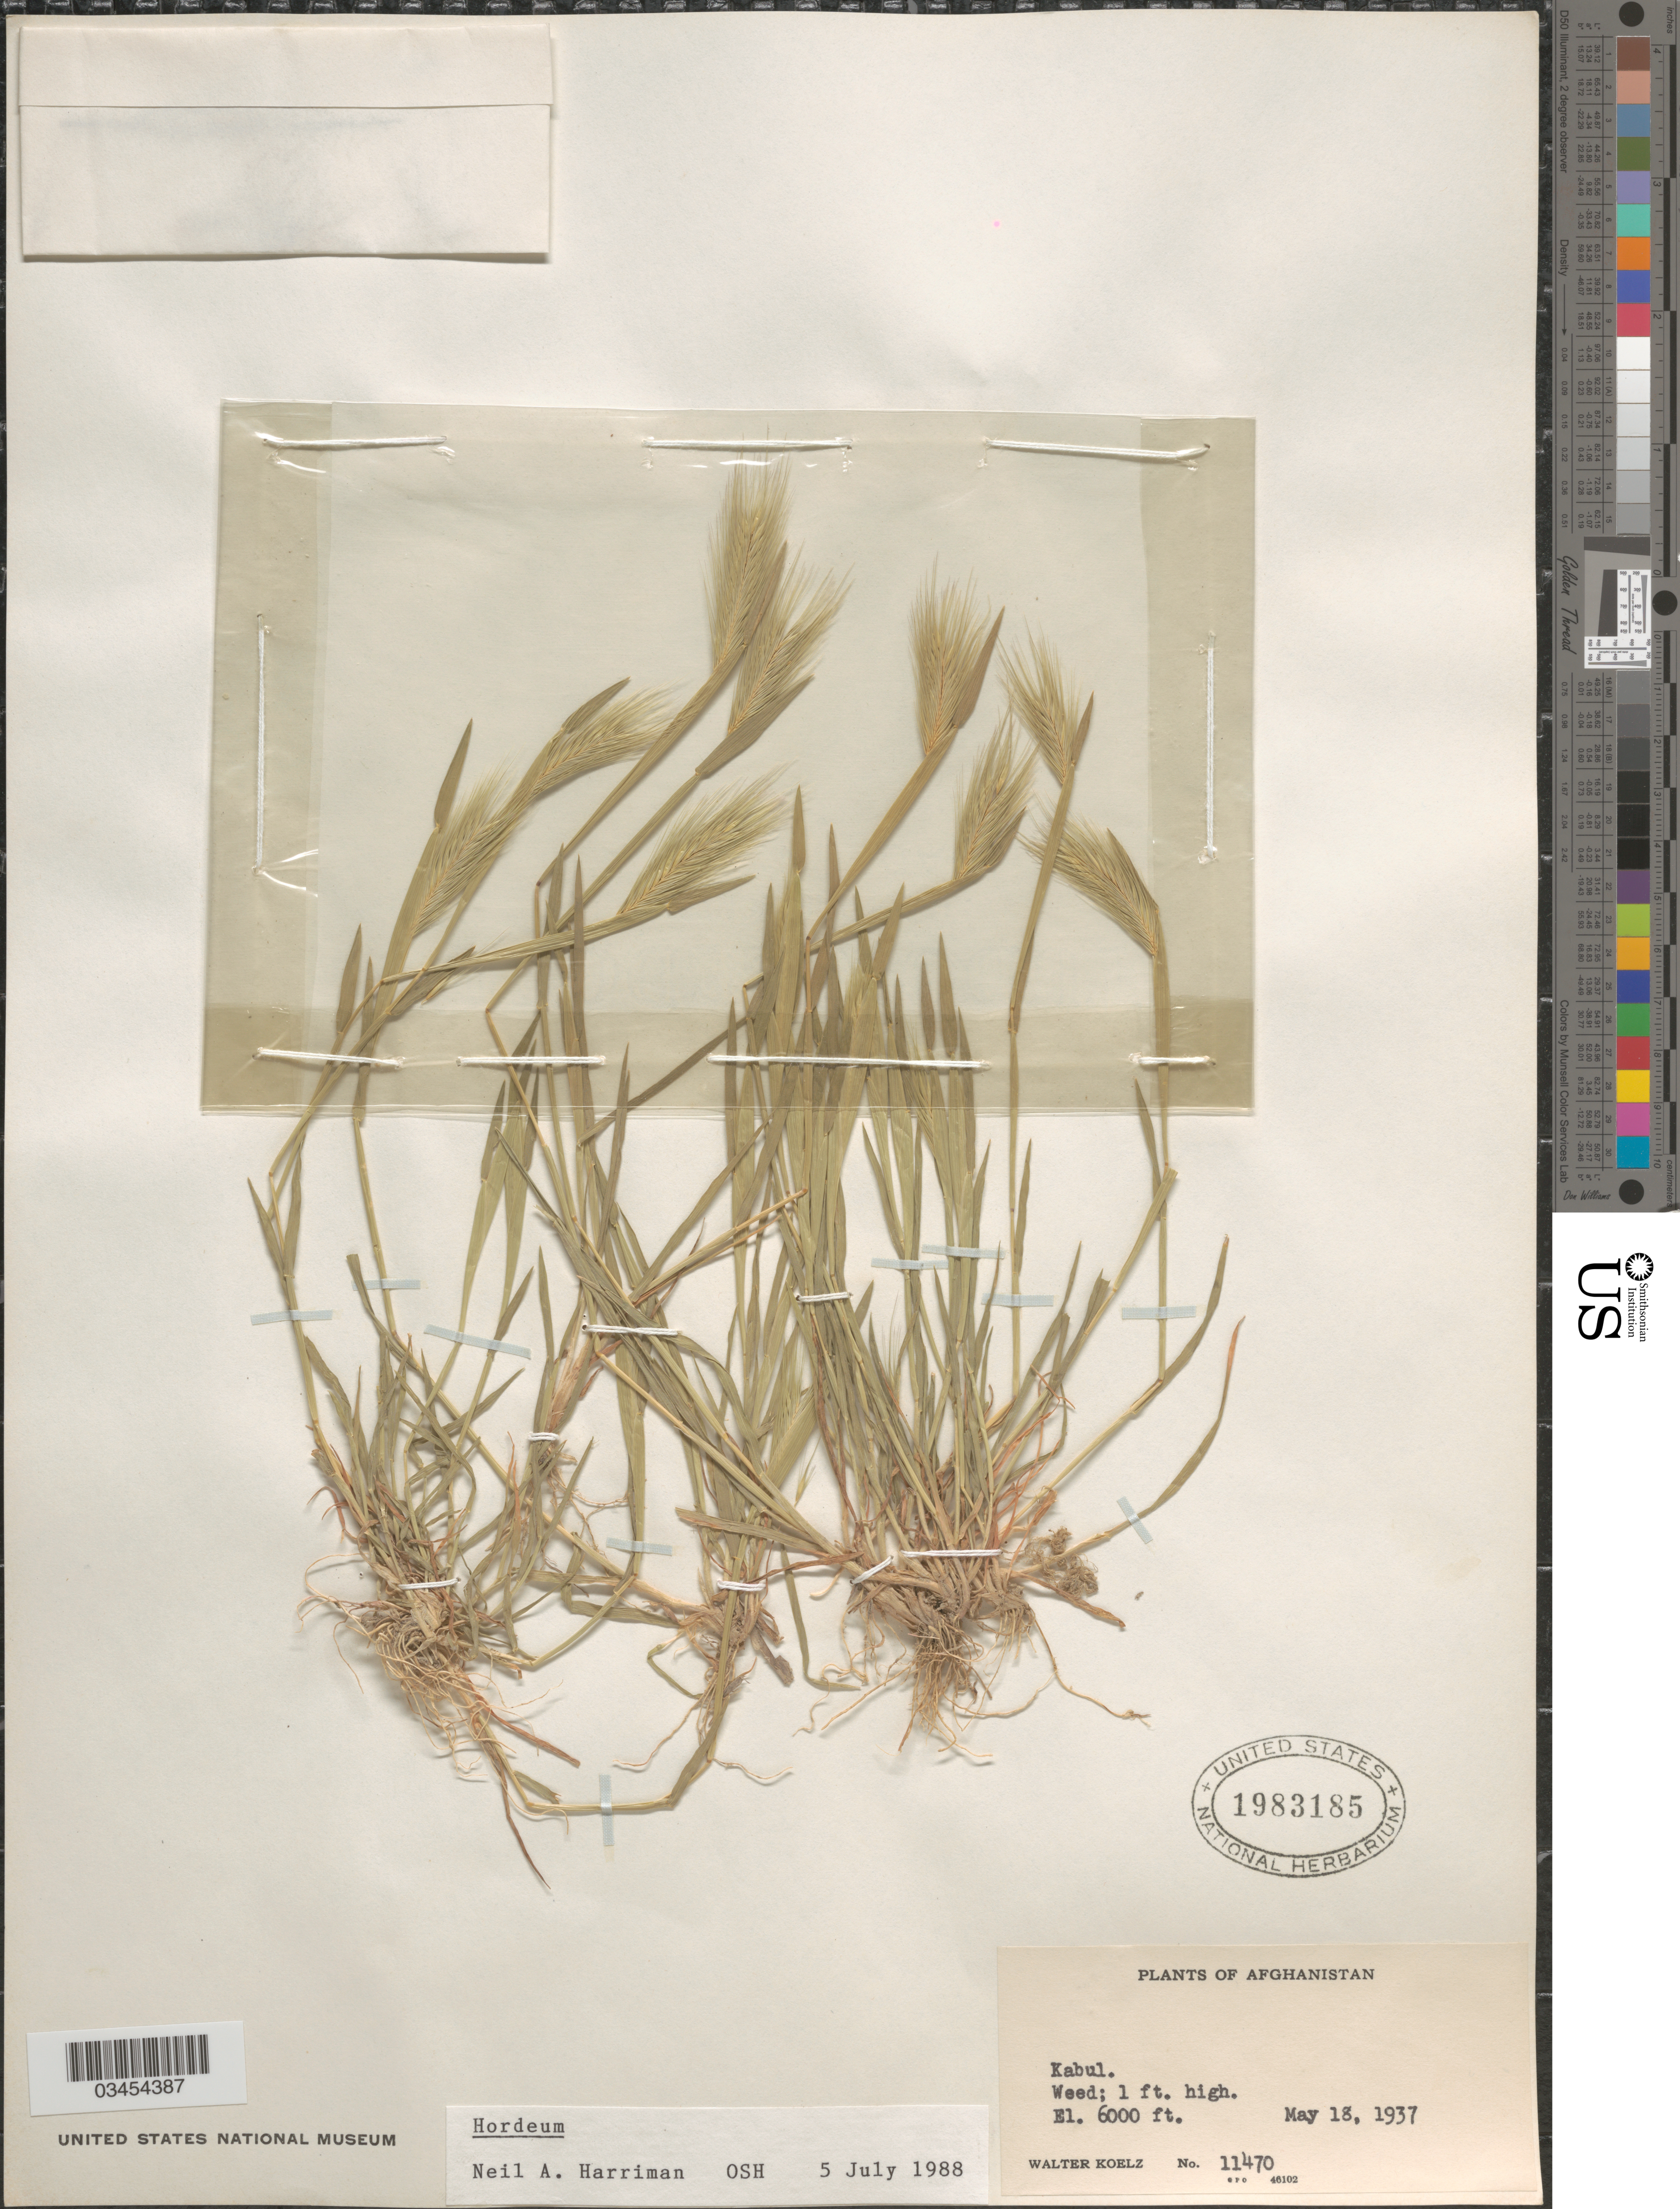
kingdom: Plantae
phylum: Tracheophyta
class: Liliopsida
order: Poales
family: Poaceae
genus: Hordeum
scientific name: Hordeum sp.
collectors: W. N. Koelz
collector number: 11470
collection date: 1937-05-18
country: Afghanistan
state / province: Kabul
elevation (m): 1829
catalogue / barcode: US 1983185